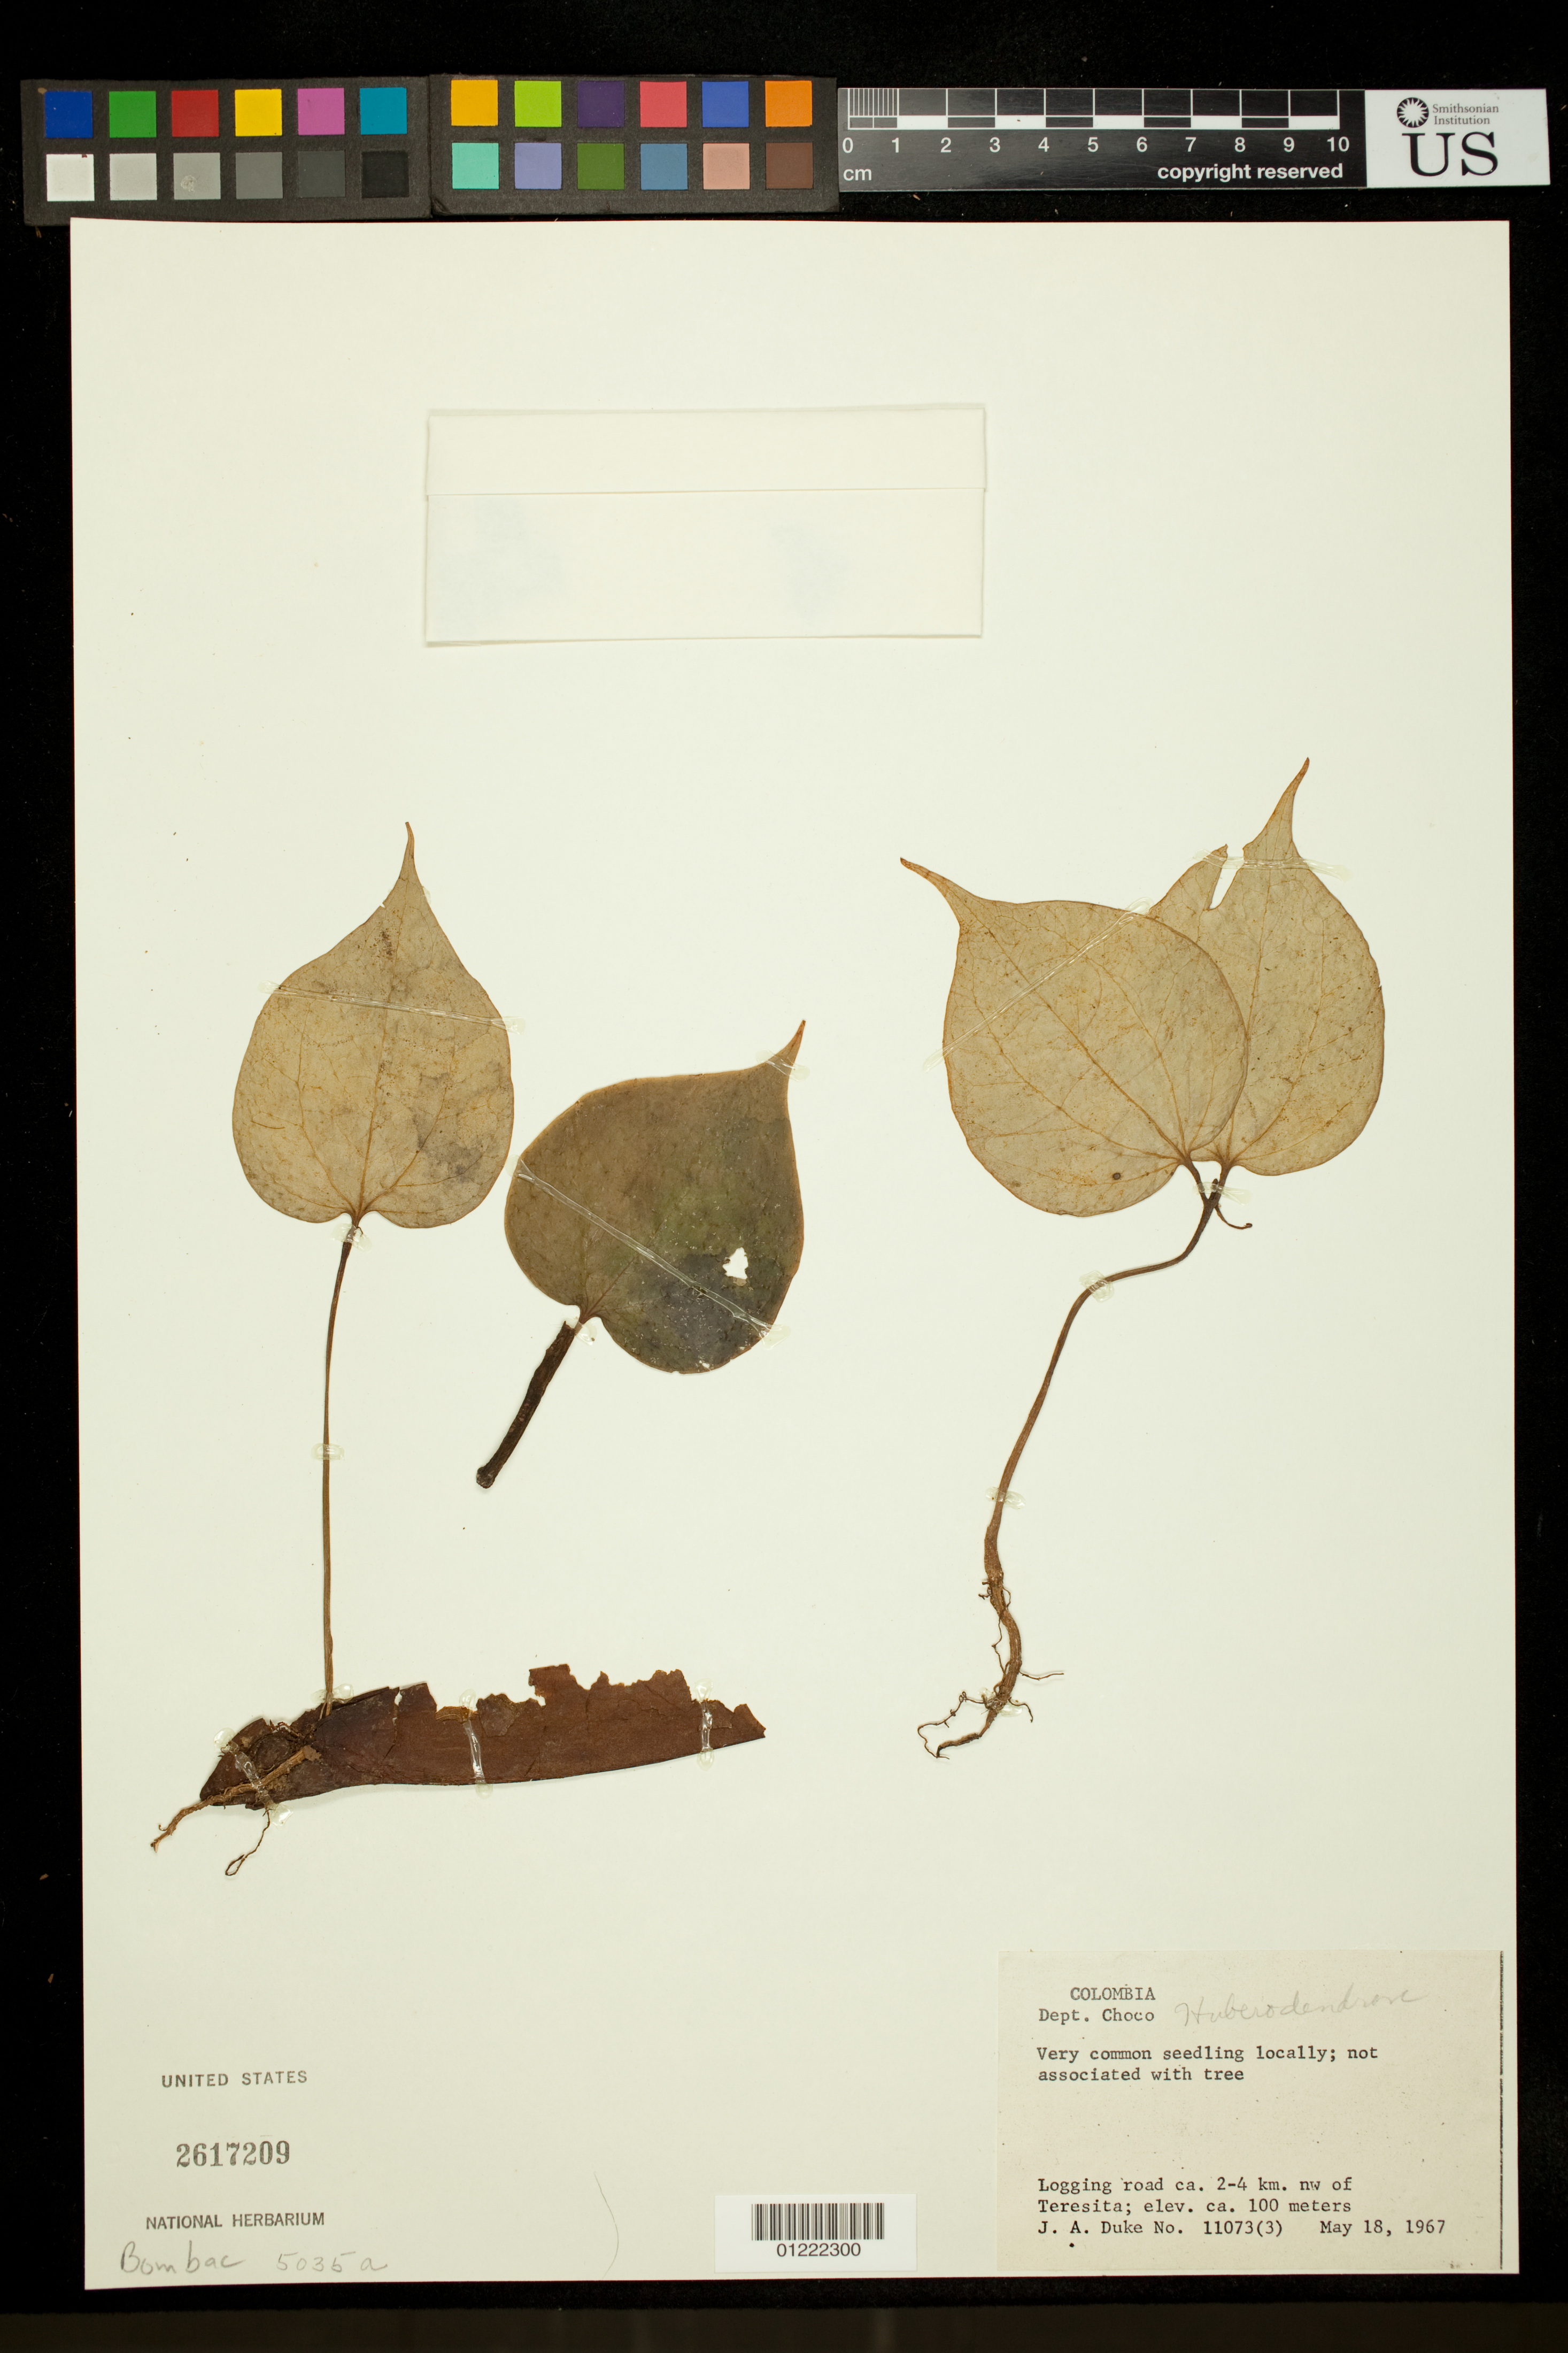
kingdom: Plantae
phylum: Tracheophyta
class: Magnoliopsida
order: Malvales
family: Malvaceae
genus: Huberodendron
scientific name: Huberodendron sp.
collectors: J. A. Duke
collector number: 11073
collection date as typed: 4/18/1967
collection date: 1967-04-18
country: Colombia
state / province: Chocó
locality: Dept. Choco: logging road ca. 2 - 4 km north west of Teresita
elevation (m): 100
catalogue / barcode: US 2617209